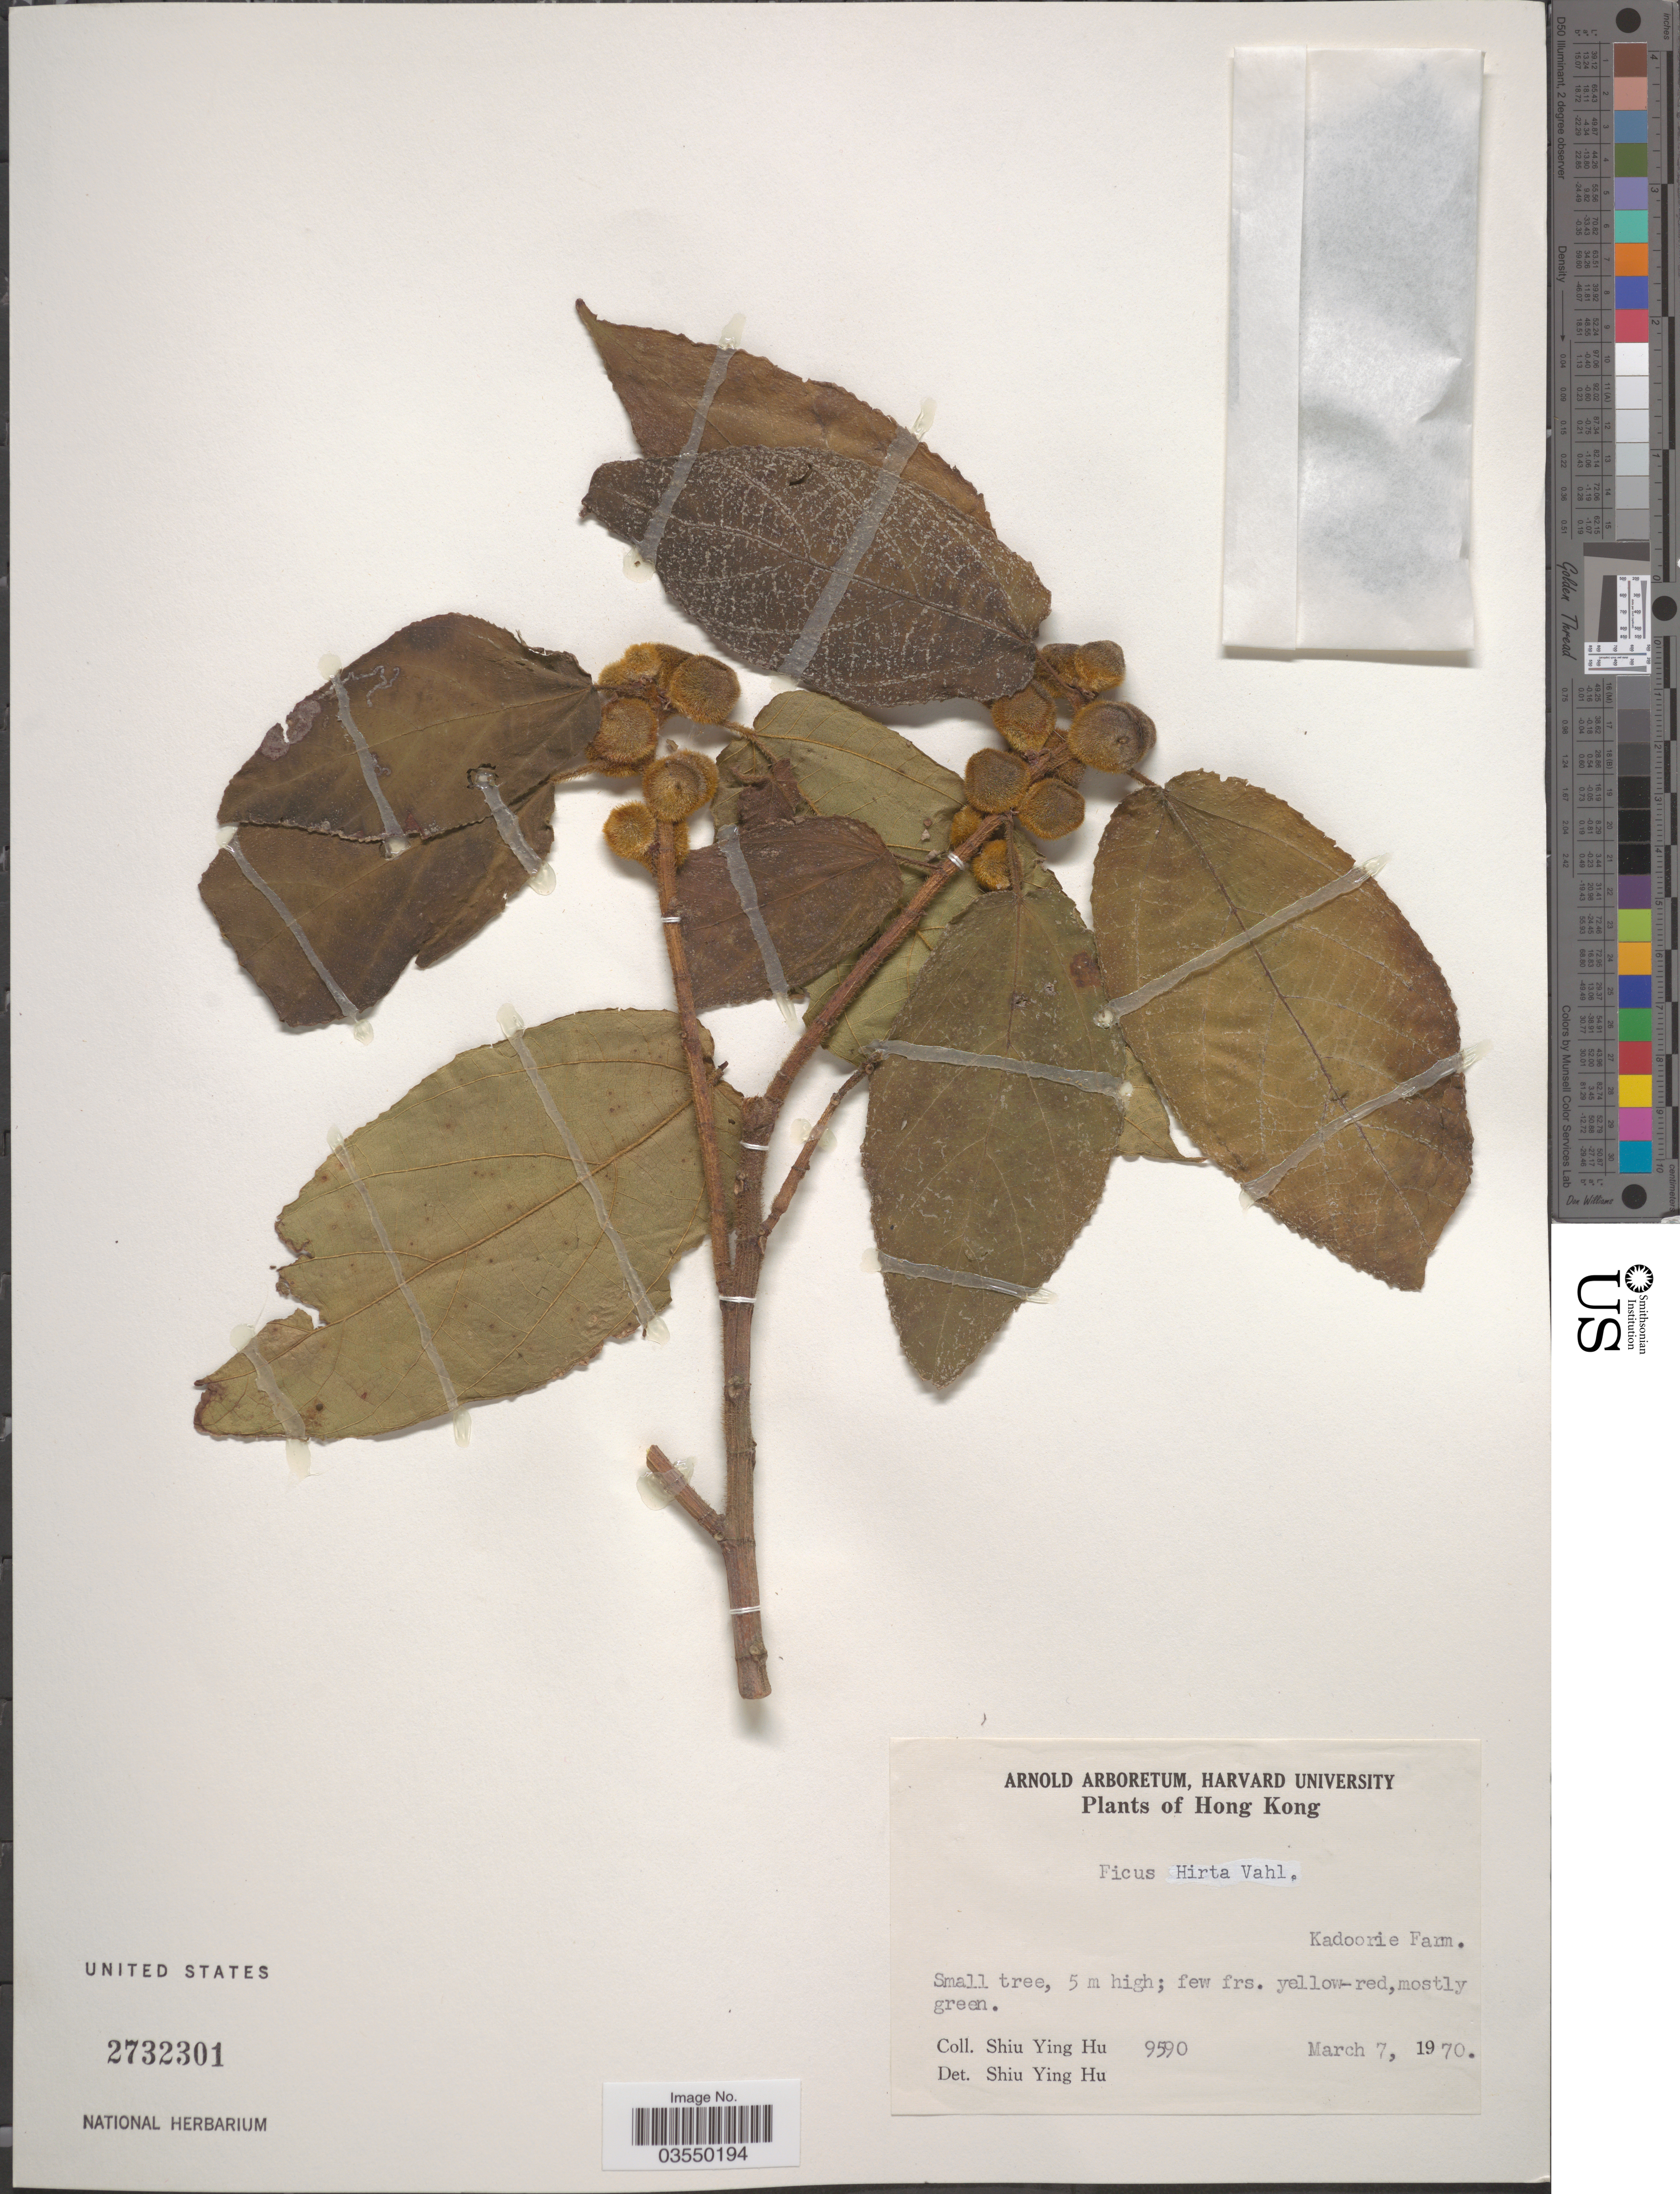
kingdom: Plantae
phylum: Tracheophyta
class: Magnoliopsida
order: Rosales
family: Moraceae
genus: Ficus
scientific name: Ficus hirta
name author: Vahl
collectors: S. Y. Hu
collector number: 9590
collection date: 1970-03-07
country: China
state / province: Hong Kong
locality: Kadoorie Farm.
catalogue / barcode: US 2732301